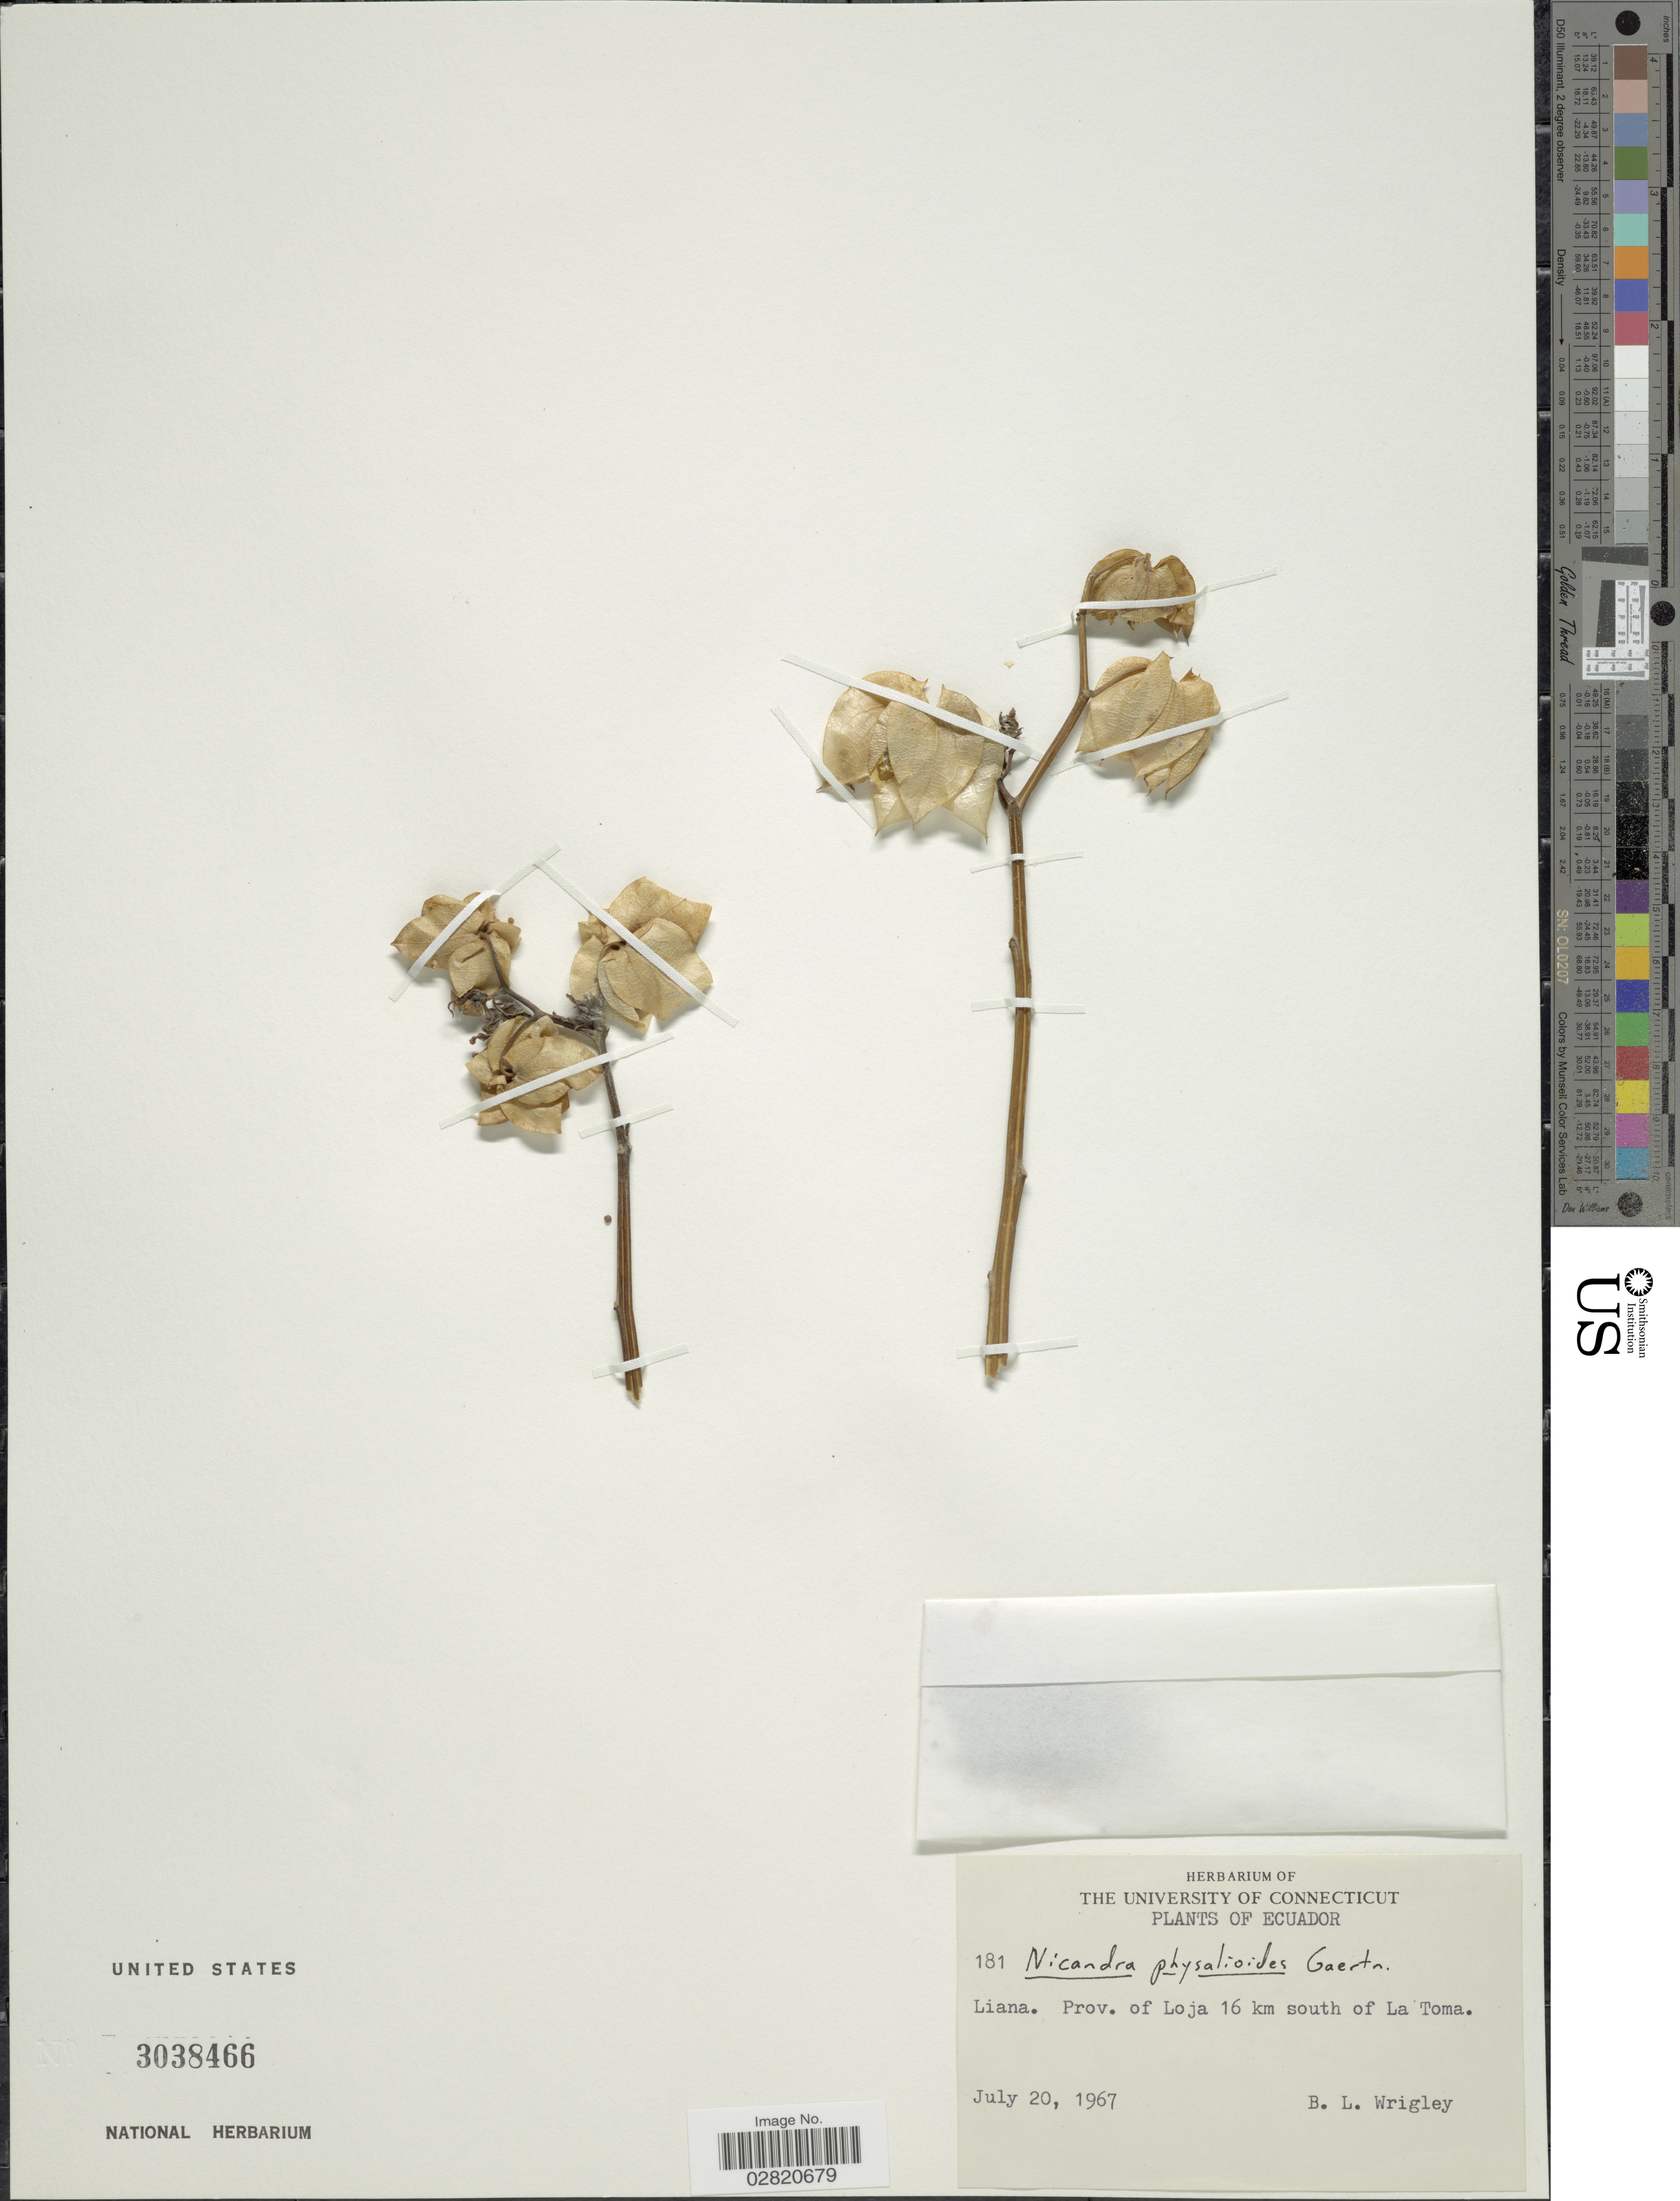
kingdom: Plantae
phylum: Tracheophyta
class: Magnoliopsida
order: Solanales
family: Solanaceae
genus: Nicandra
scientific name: Nicandra physalodes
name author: (L.) Gaertn.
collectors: B. L. Wrigley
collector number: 181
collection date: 1967-07-20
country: Ecuador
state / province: Loja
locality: Prov. of Loja 16 km south of La Toma.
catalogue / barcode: US 3038466